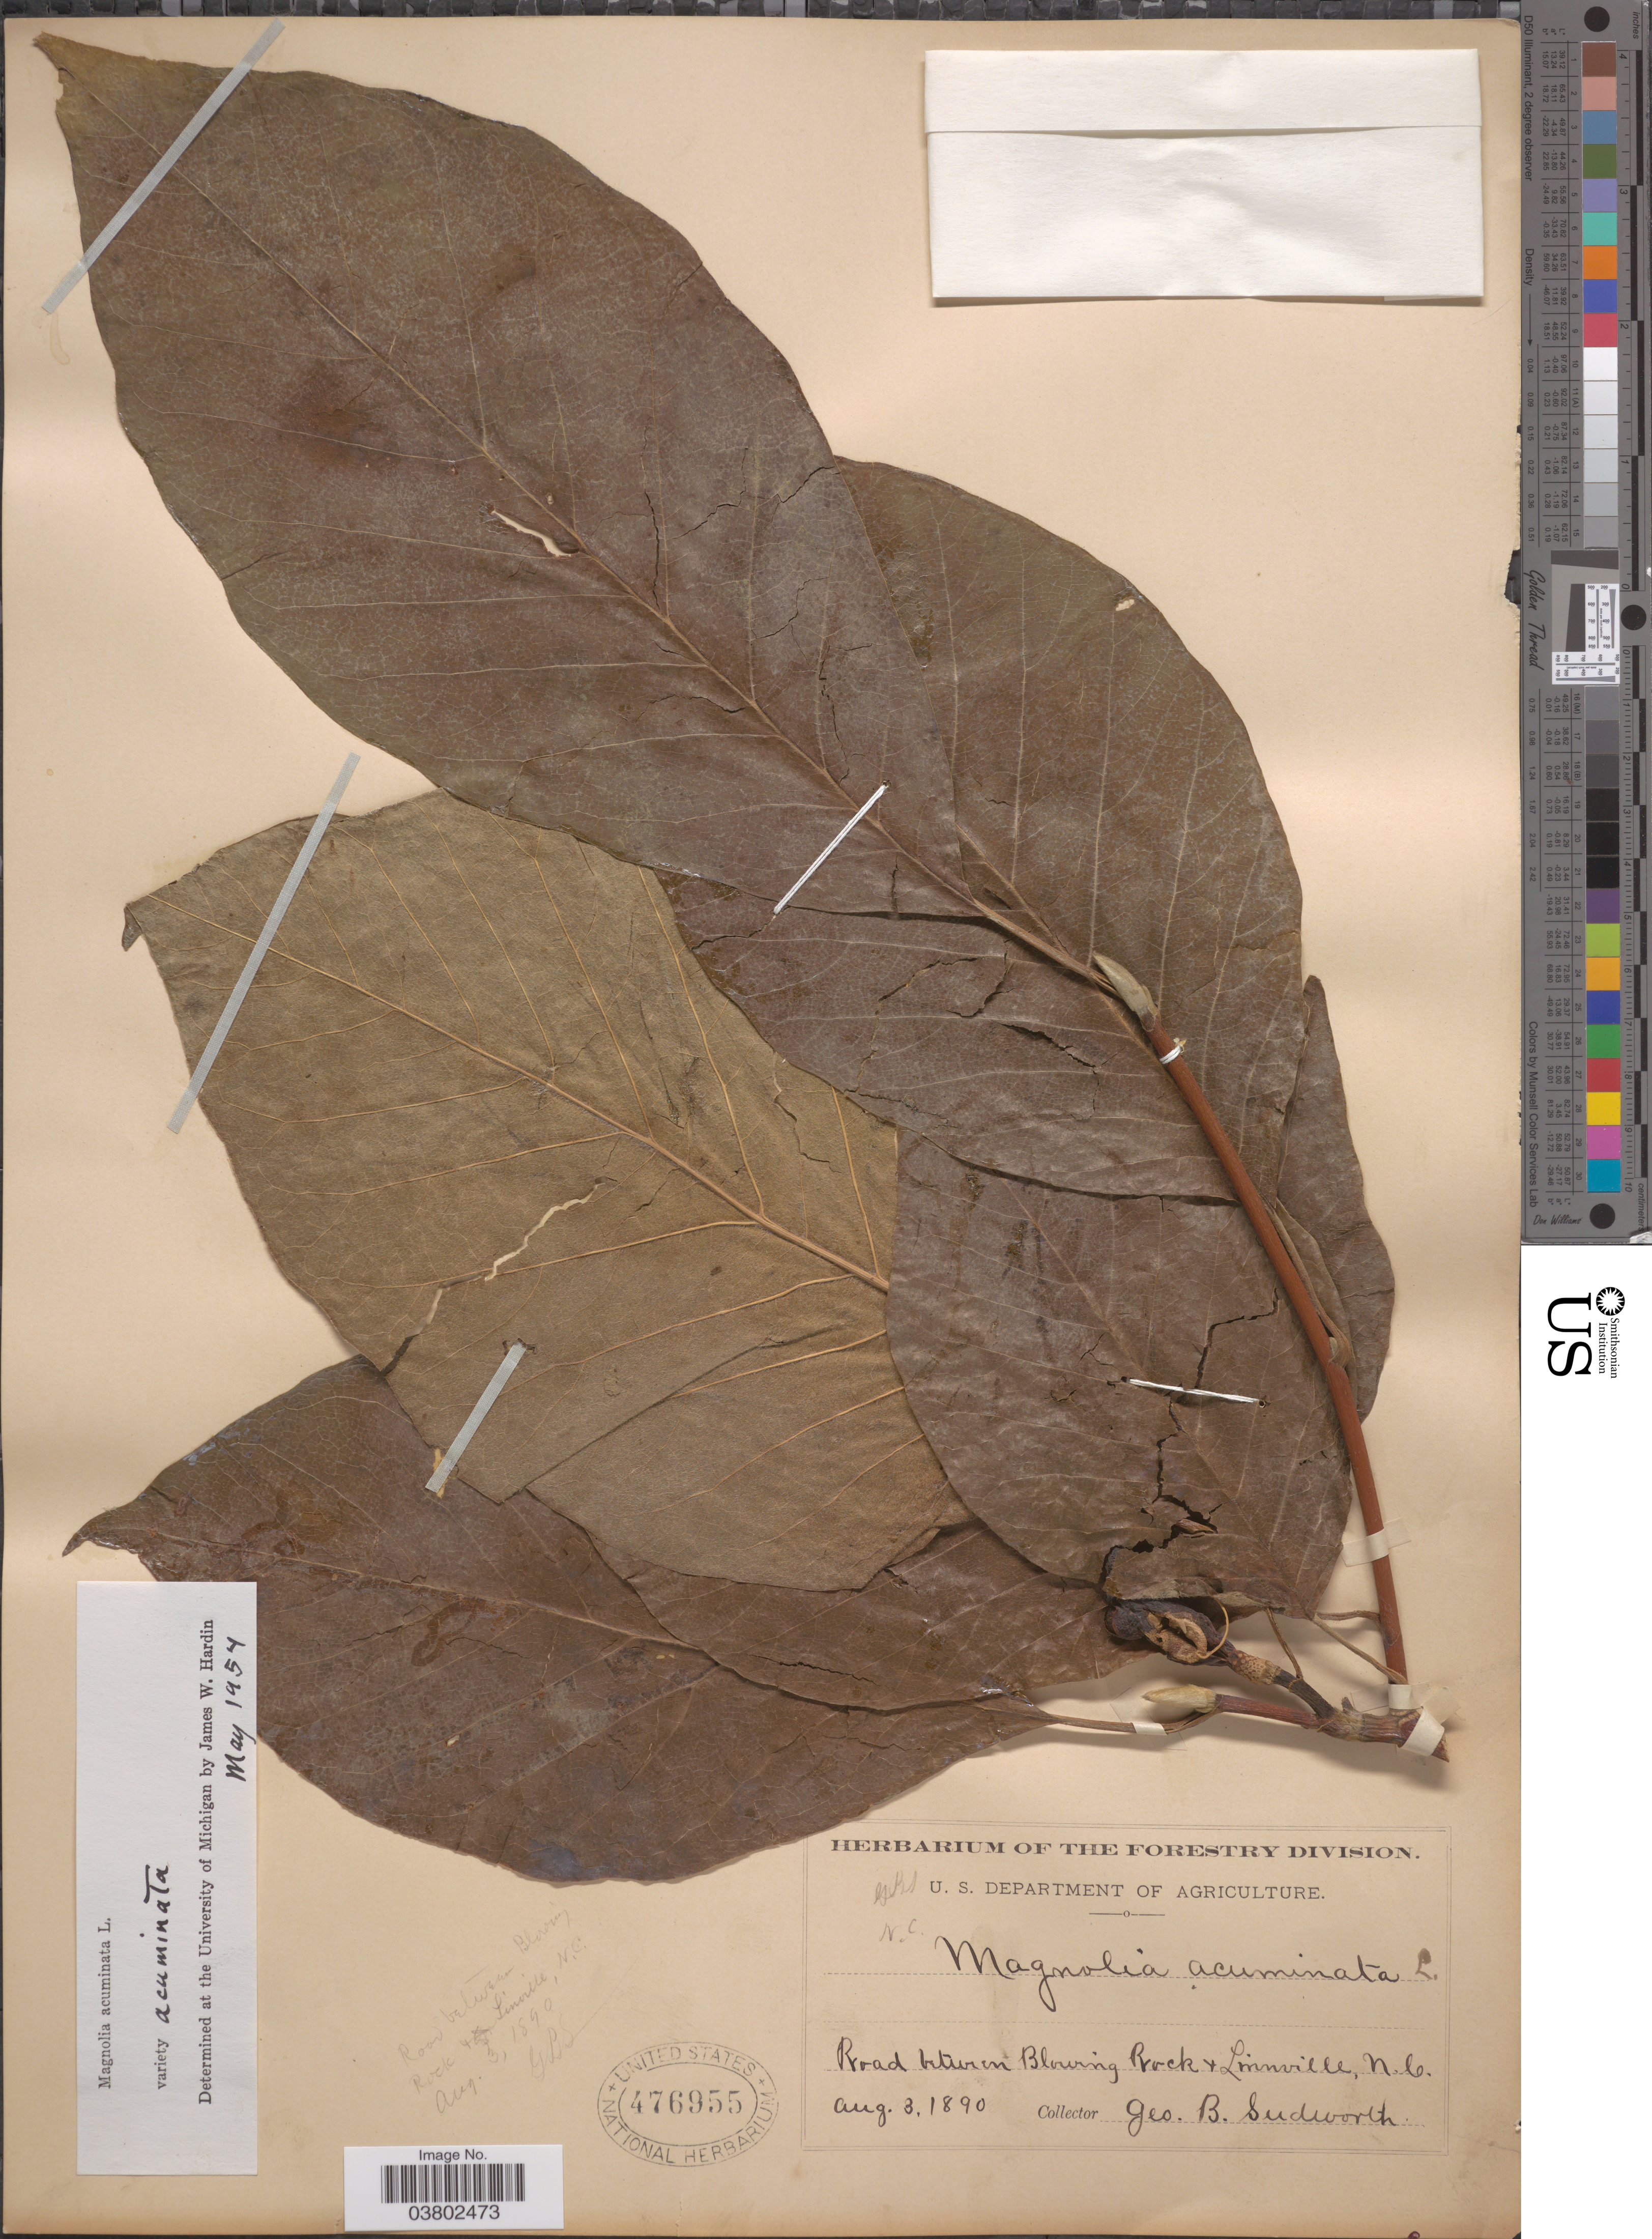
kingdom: Plantae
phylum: Tracheophyta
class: Magnoliopsida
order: Magnoliales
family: Magnoliaceae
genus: Magnolia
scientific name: Magnolia acuminata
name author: (L.) L.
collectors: G. B. Sudworth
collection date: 1890-08-03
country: United States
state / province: North Carolina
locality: Road between Blowing Rock + Linnville.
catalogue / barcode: US 476955